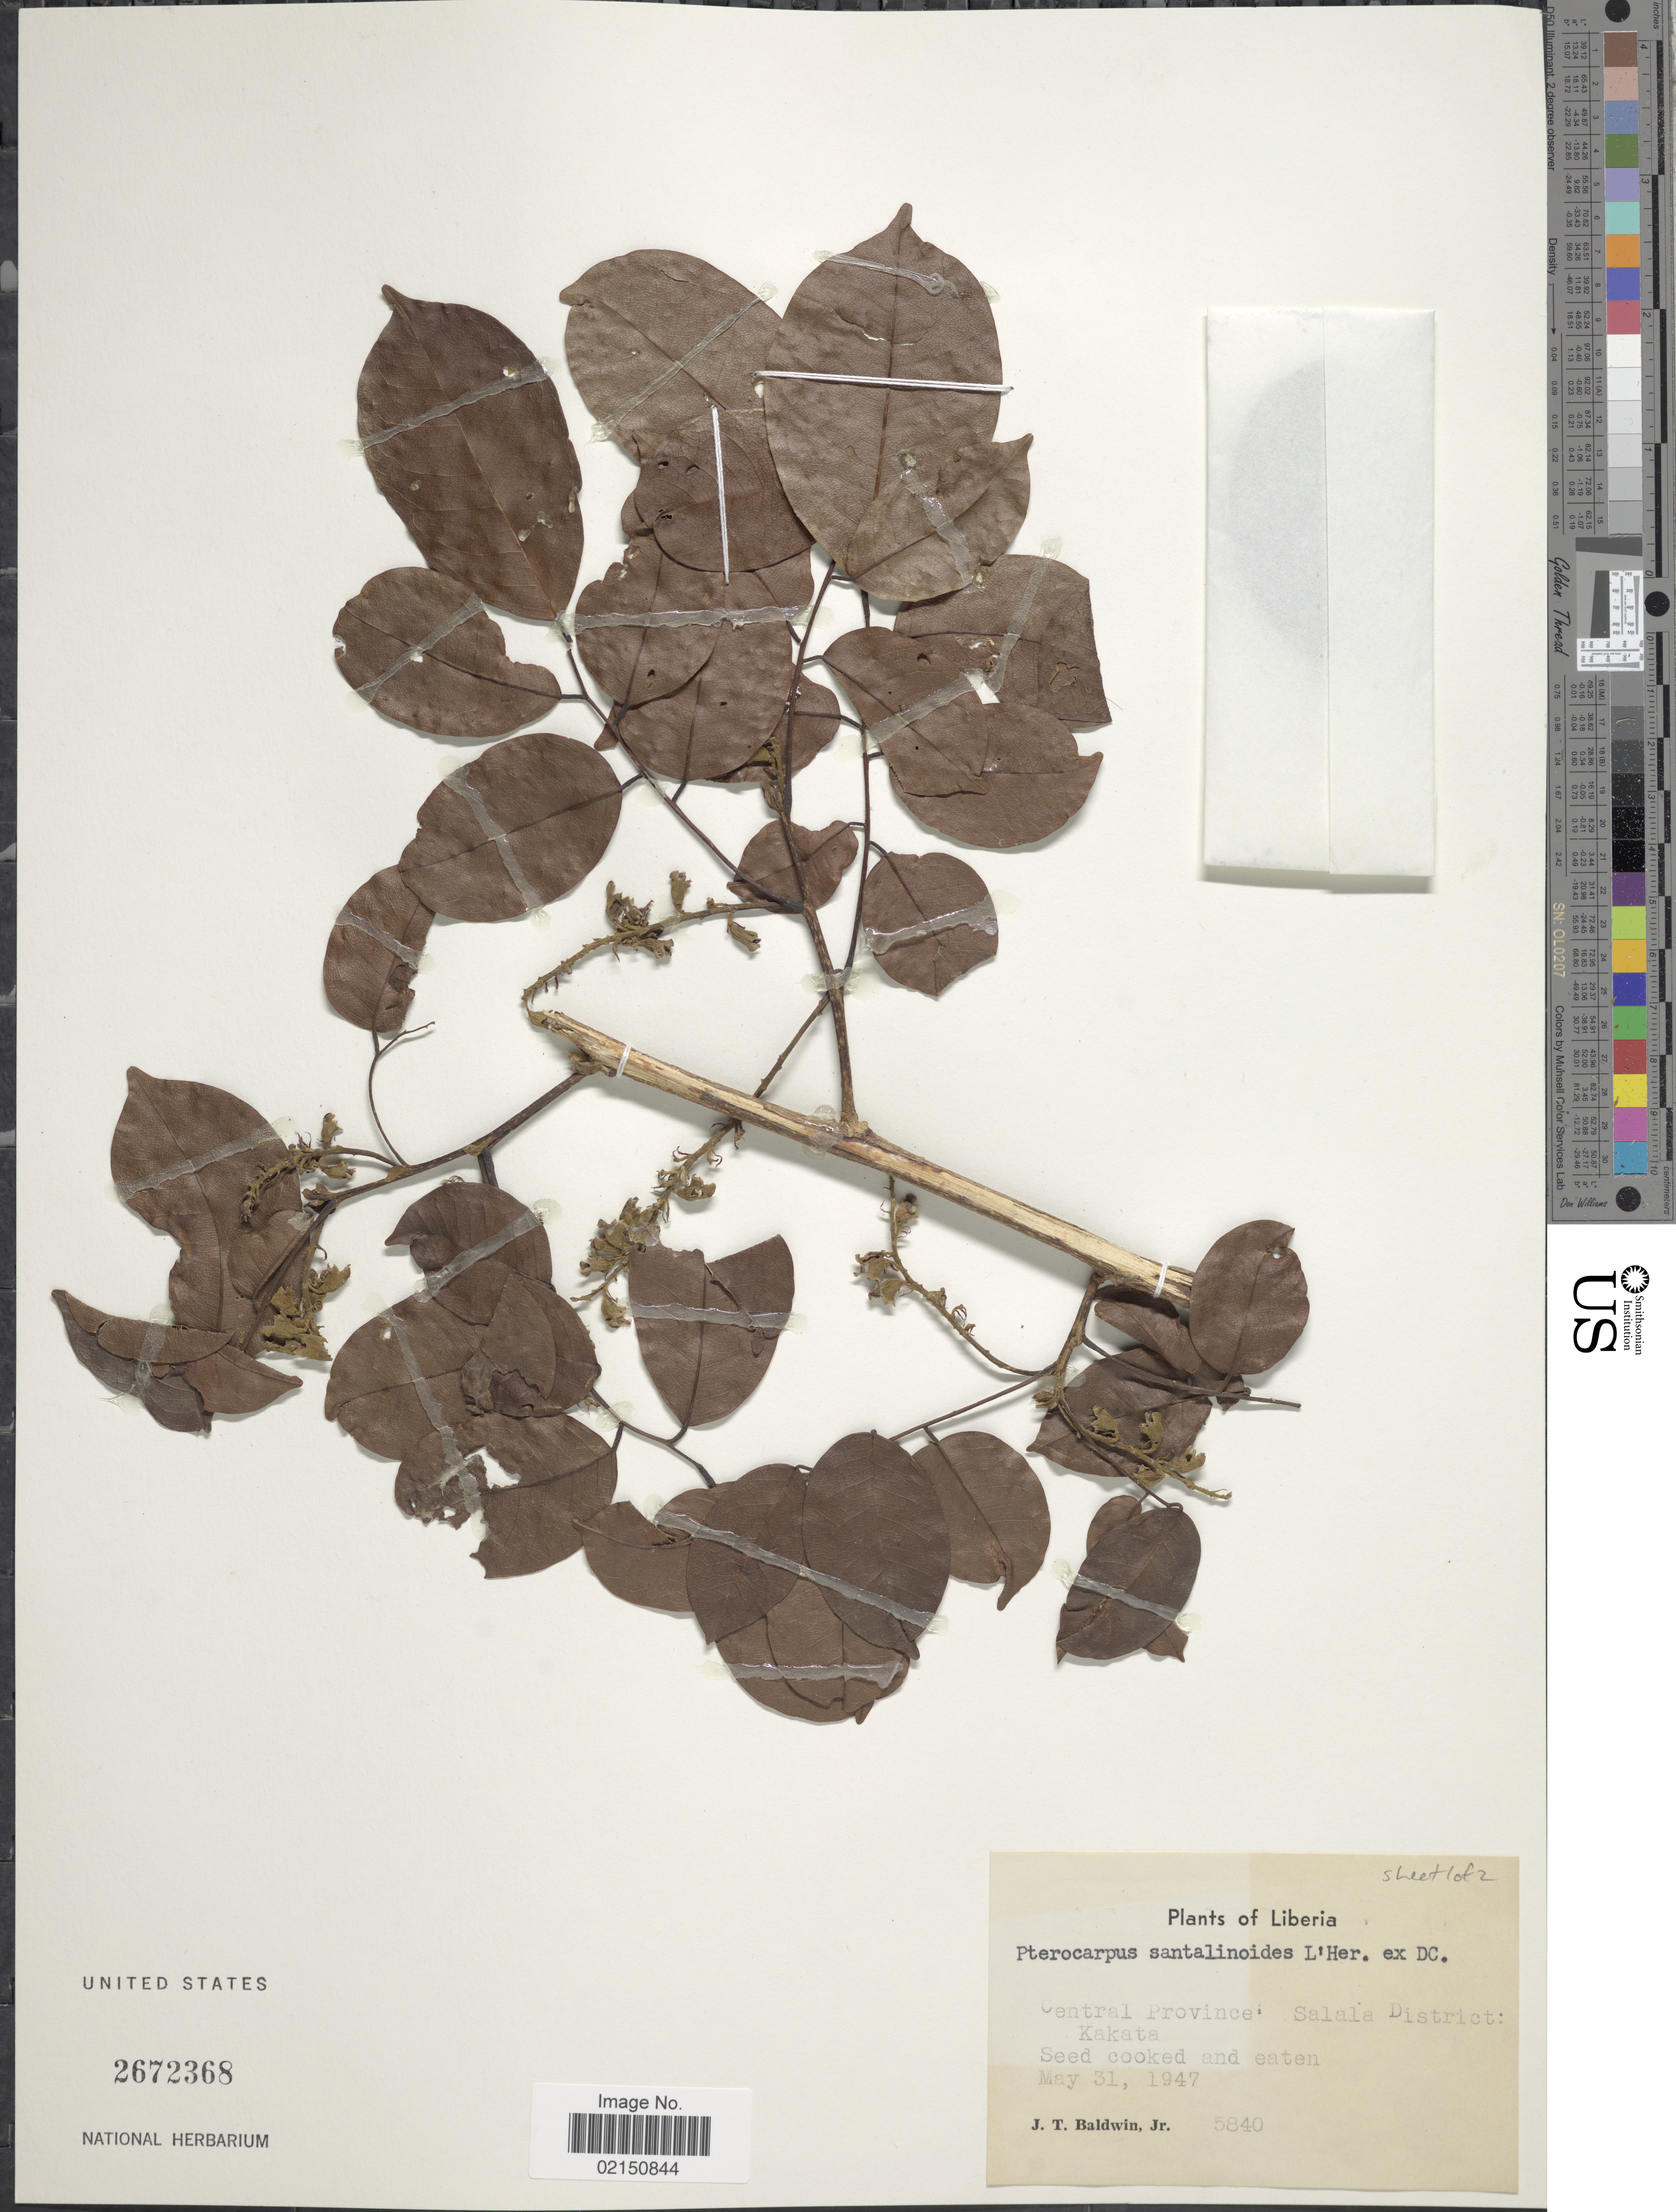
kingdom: Plantae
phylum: Tracheophyta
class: Magnoliopsida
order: Fabales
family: Fabaceae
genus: Pterocarpus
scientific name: Pterocarpus santalinoides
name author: L'Hér. ex DC.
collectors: J. T. Baldwin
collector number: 5840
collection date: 1947-05-31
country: Liberia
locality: Central Province, Salala District: Kakata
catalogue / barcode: US 2672368